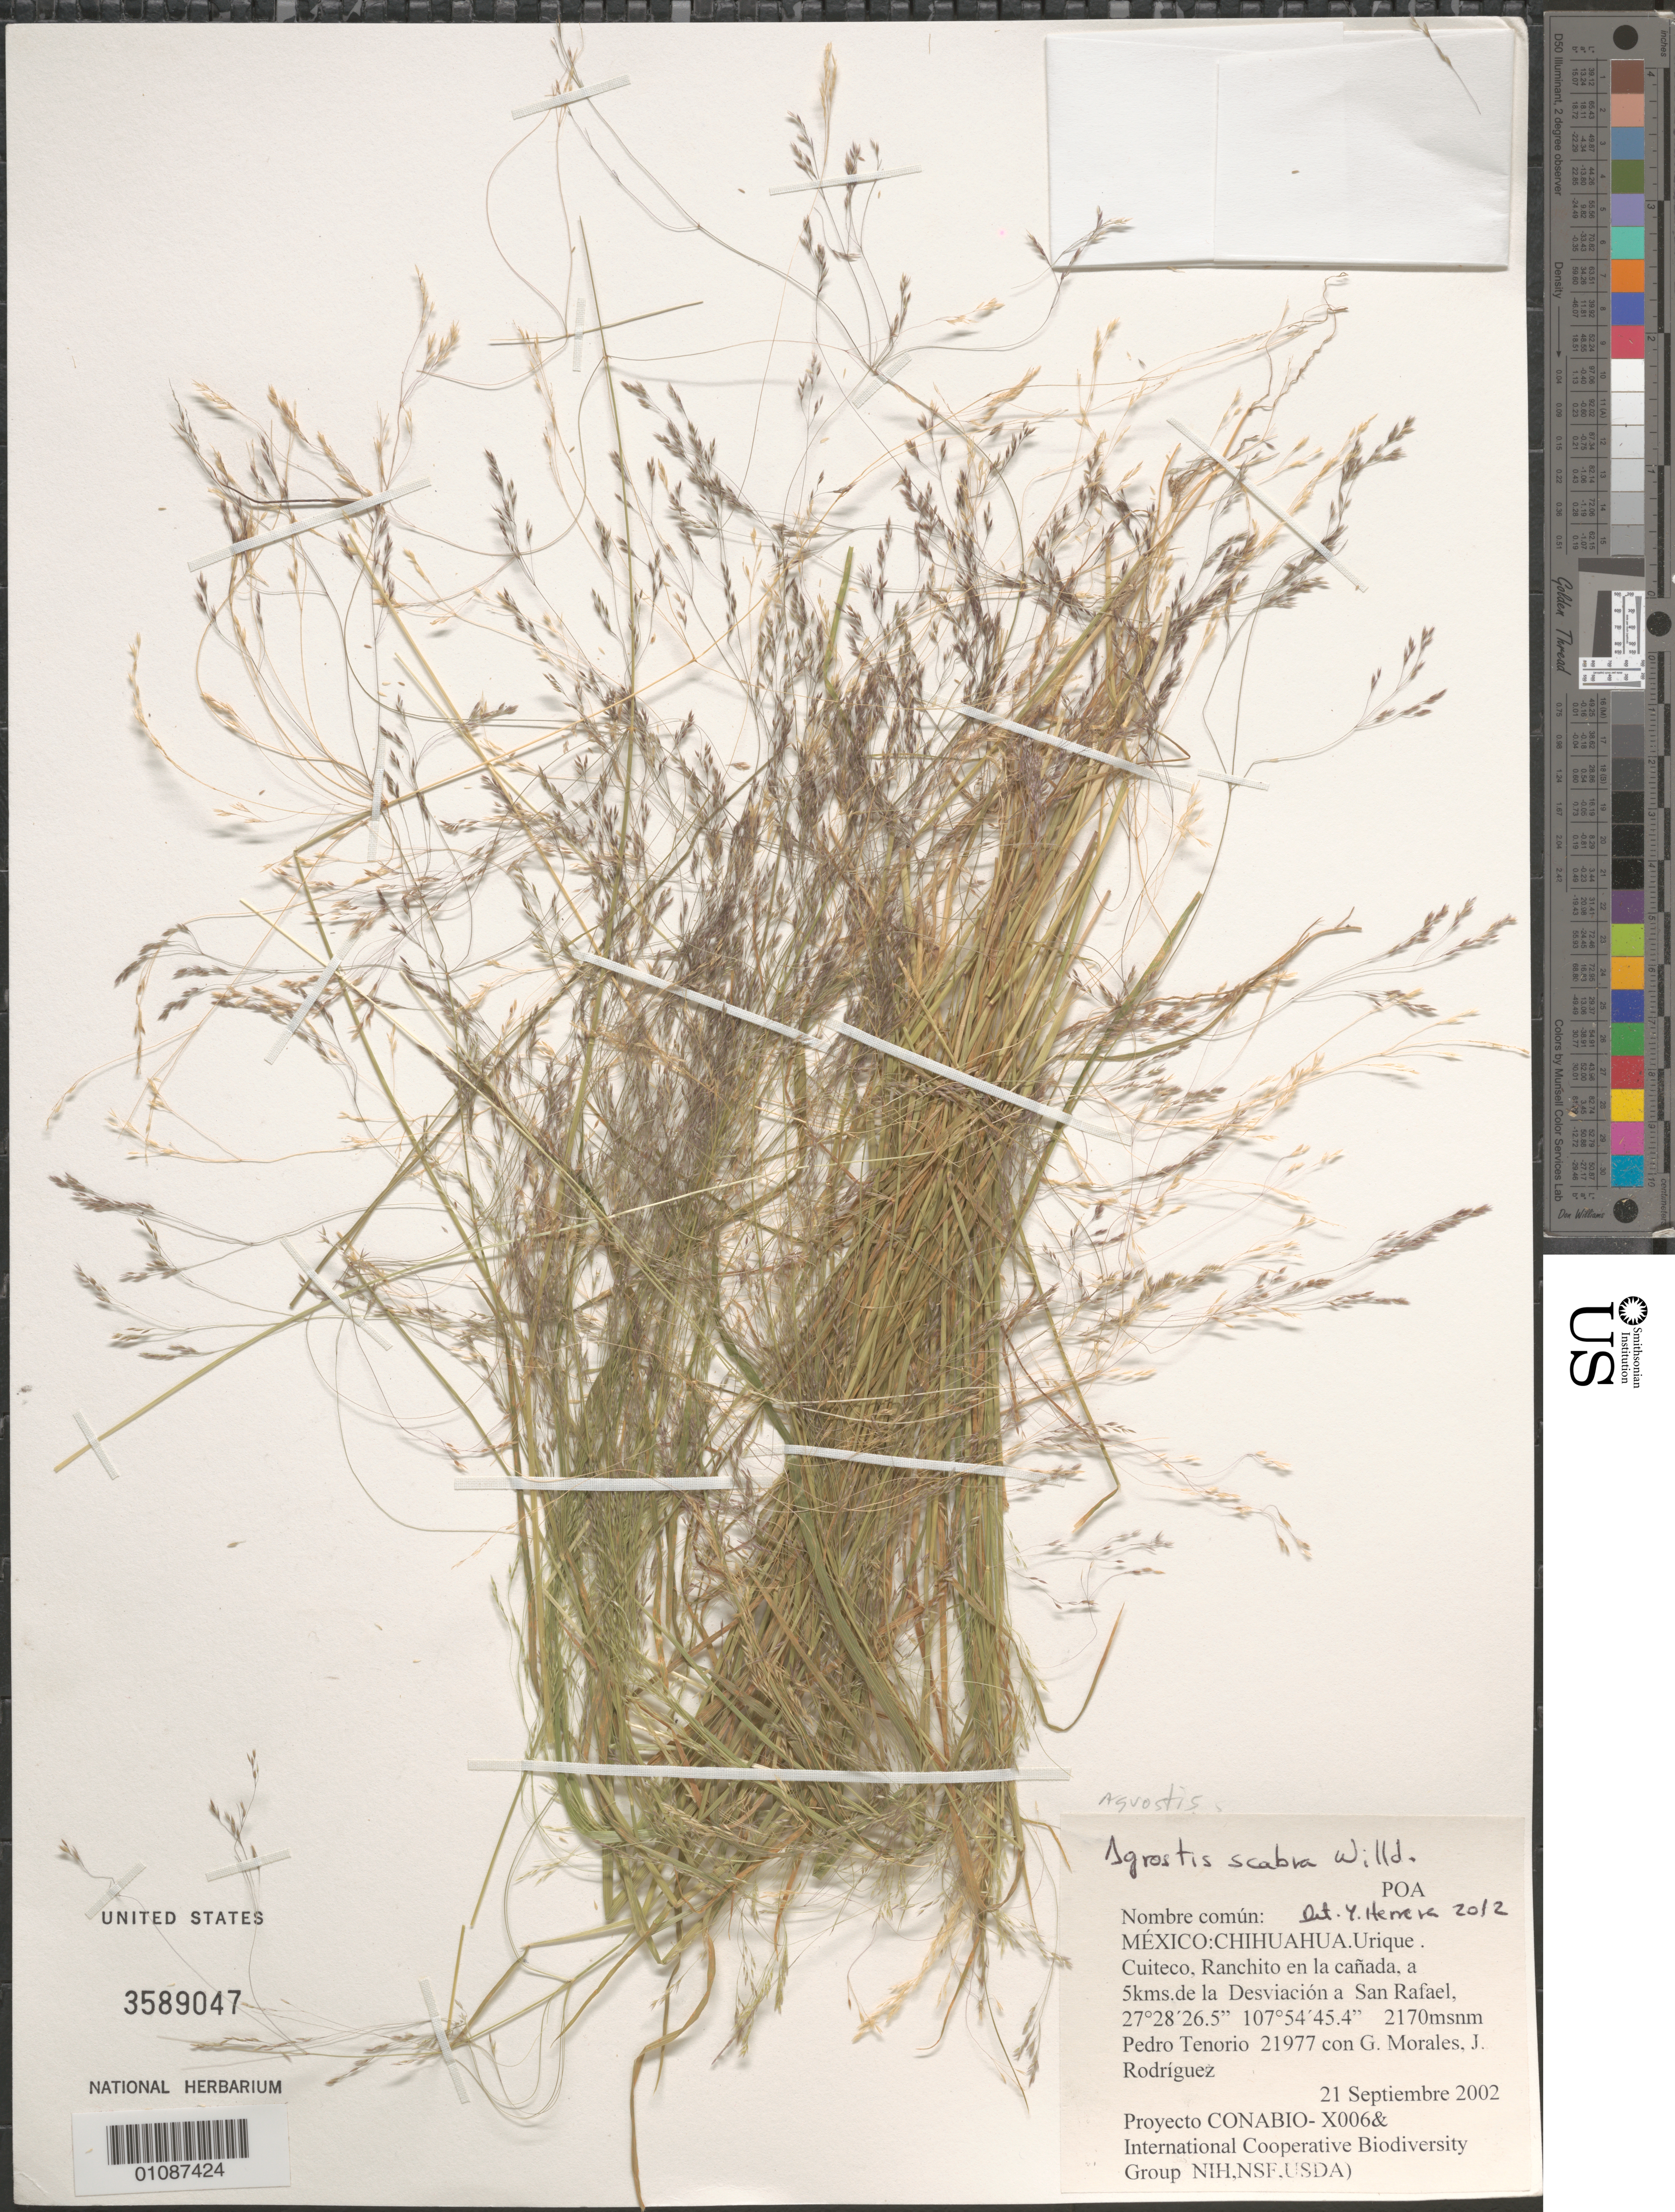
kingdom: Plantae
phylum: Tracheophyta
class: Liliopsida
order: Poales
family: Poaceae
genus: Agrostis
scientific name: Agrostis scabra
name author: Willd.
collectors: P. Tenorio L., G. Morales & J. Rodríguez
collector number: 21977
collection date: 2002-09-21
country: Mexico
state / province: Chihuahua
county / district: Urique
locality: Cuiteco, Ranchito en la canada, a 5 kms de la Desviacion a San Rafael.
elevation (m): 2170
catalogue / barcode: US 3589047